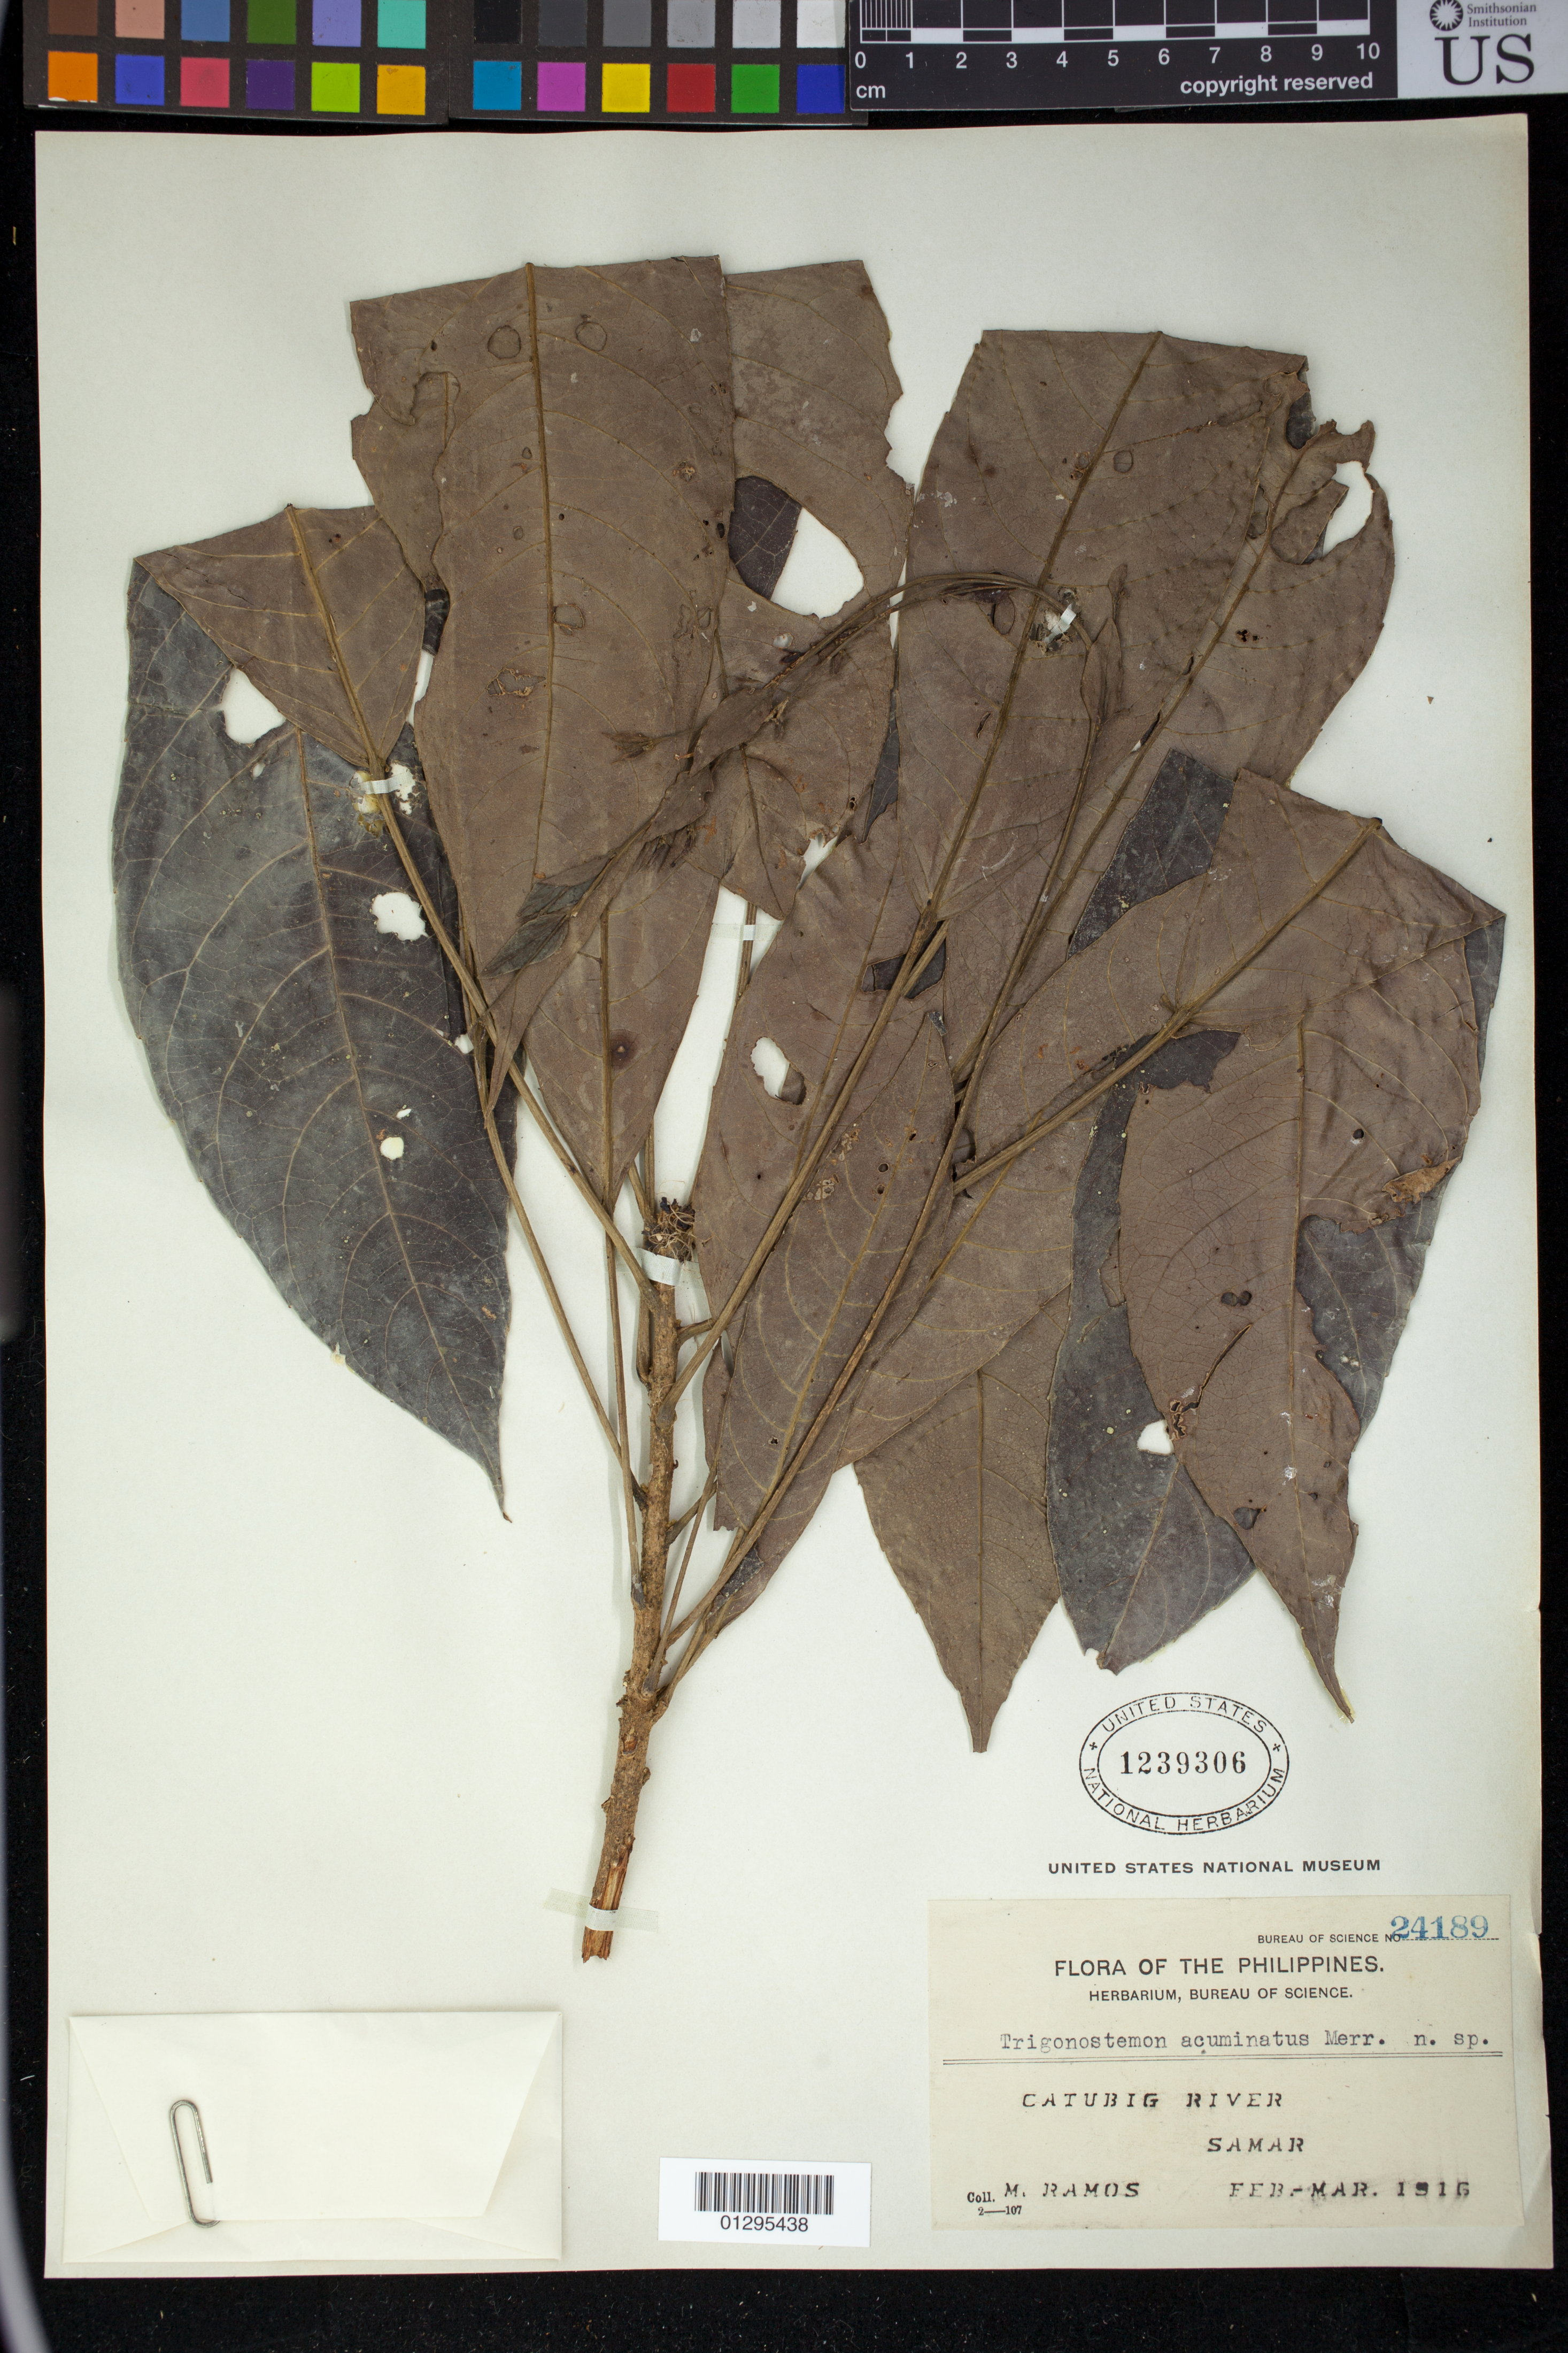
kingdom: Plantae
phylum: Tracheophyta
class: Magnoliopsida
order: Malpighiales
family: Euphorbiaceae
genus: Trigonostemon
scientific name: Trigonostemon acuminatus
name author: Merr.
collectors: M. Ramos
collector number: Bur. Sci. 24189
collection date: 1916-02/1916-03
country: Philippines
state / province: Eastern Visayas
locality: Catubig River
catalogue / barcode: US 1239306